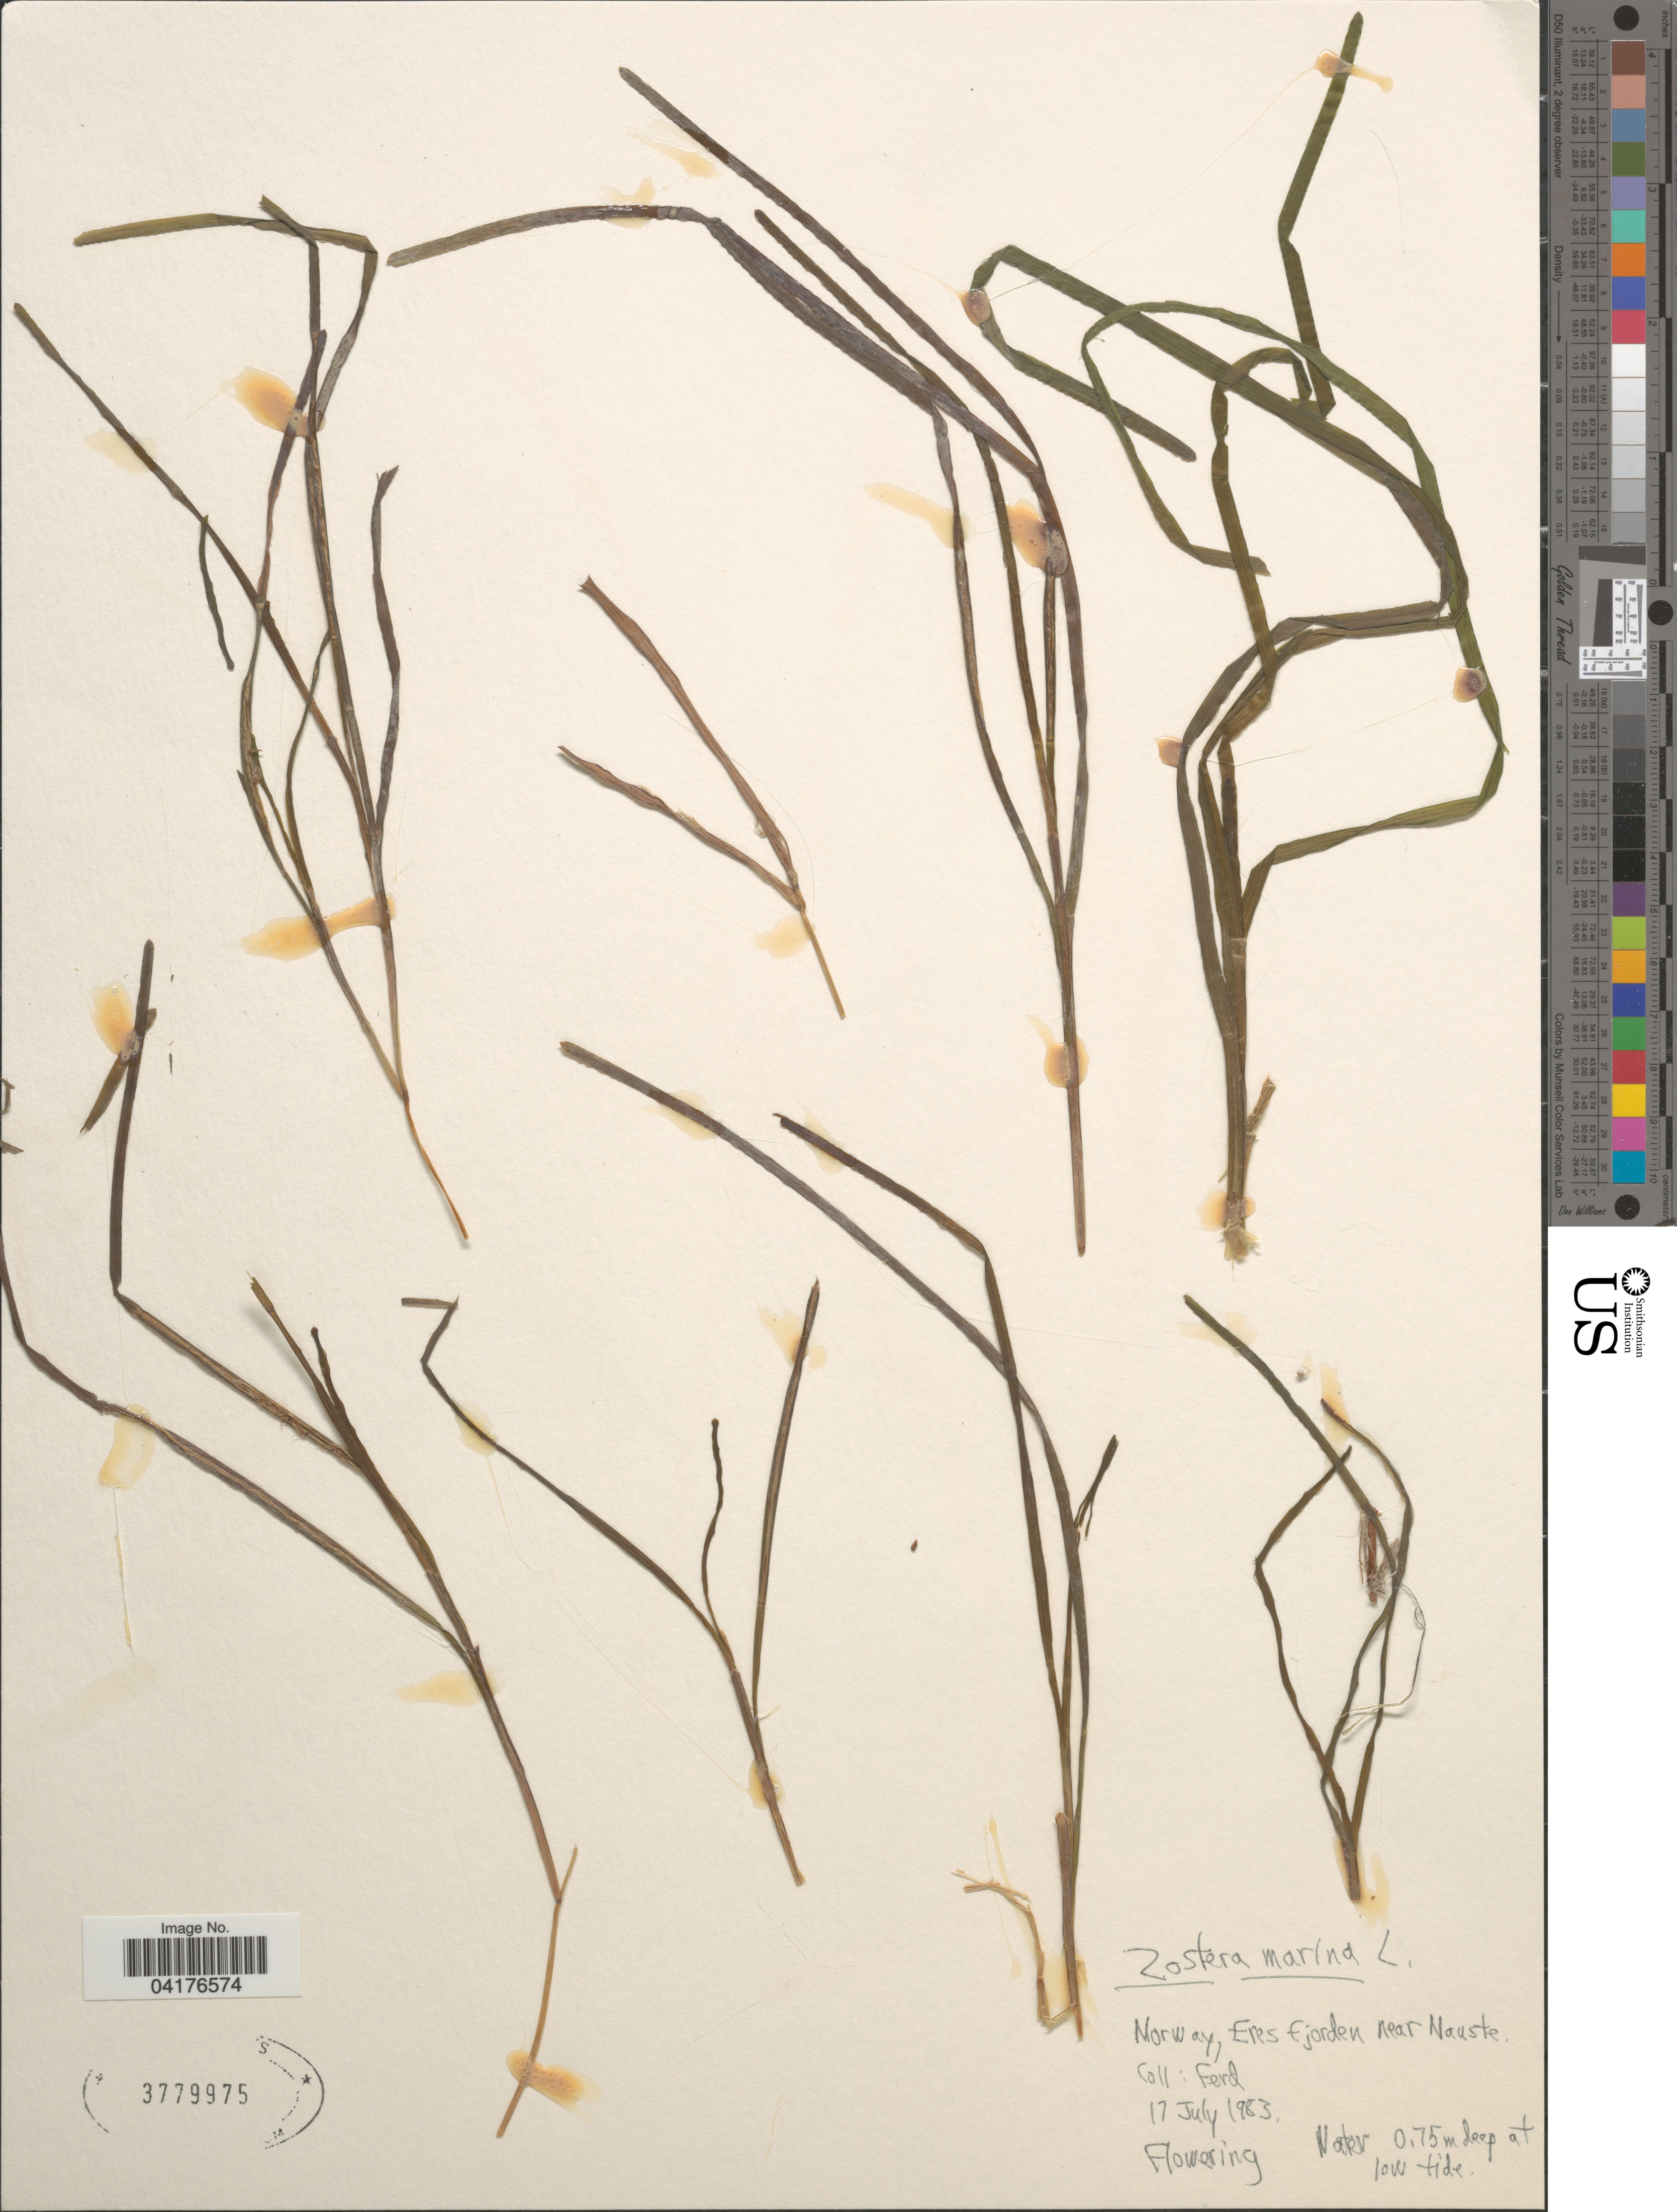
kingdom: Plantae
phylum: Tracheophyta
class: Liliopsida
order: Alismatales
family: Zosteraceae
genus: Zostera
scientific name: Zostera marina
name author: L.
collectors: Ferd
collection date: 1983-07-17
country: Norway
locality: Eres fjorden near Nauste.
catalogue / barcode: US 3779975